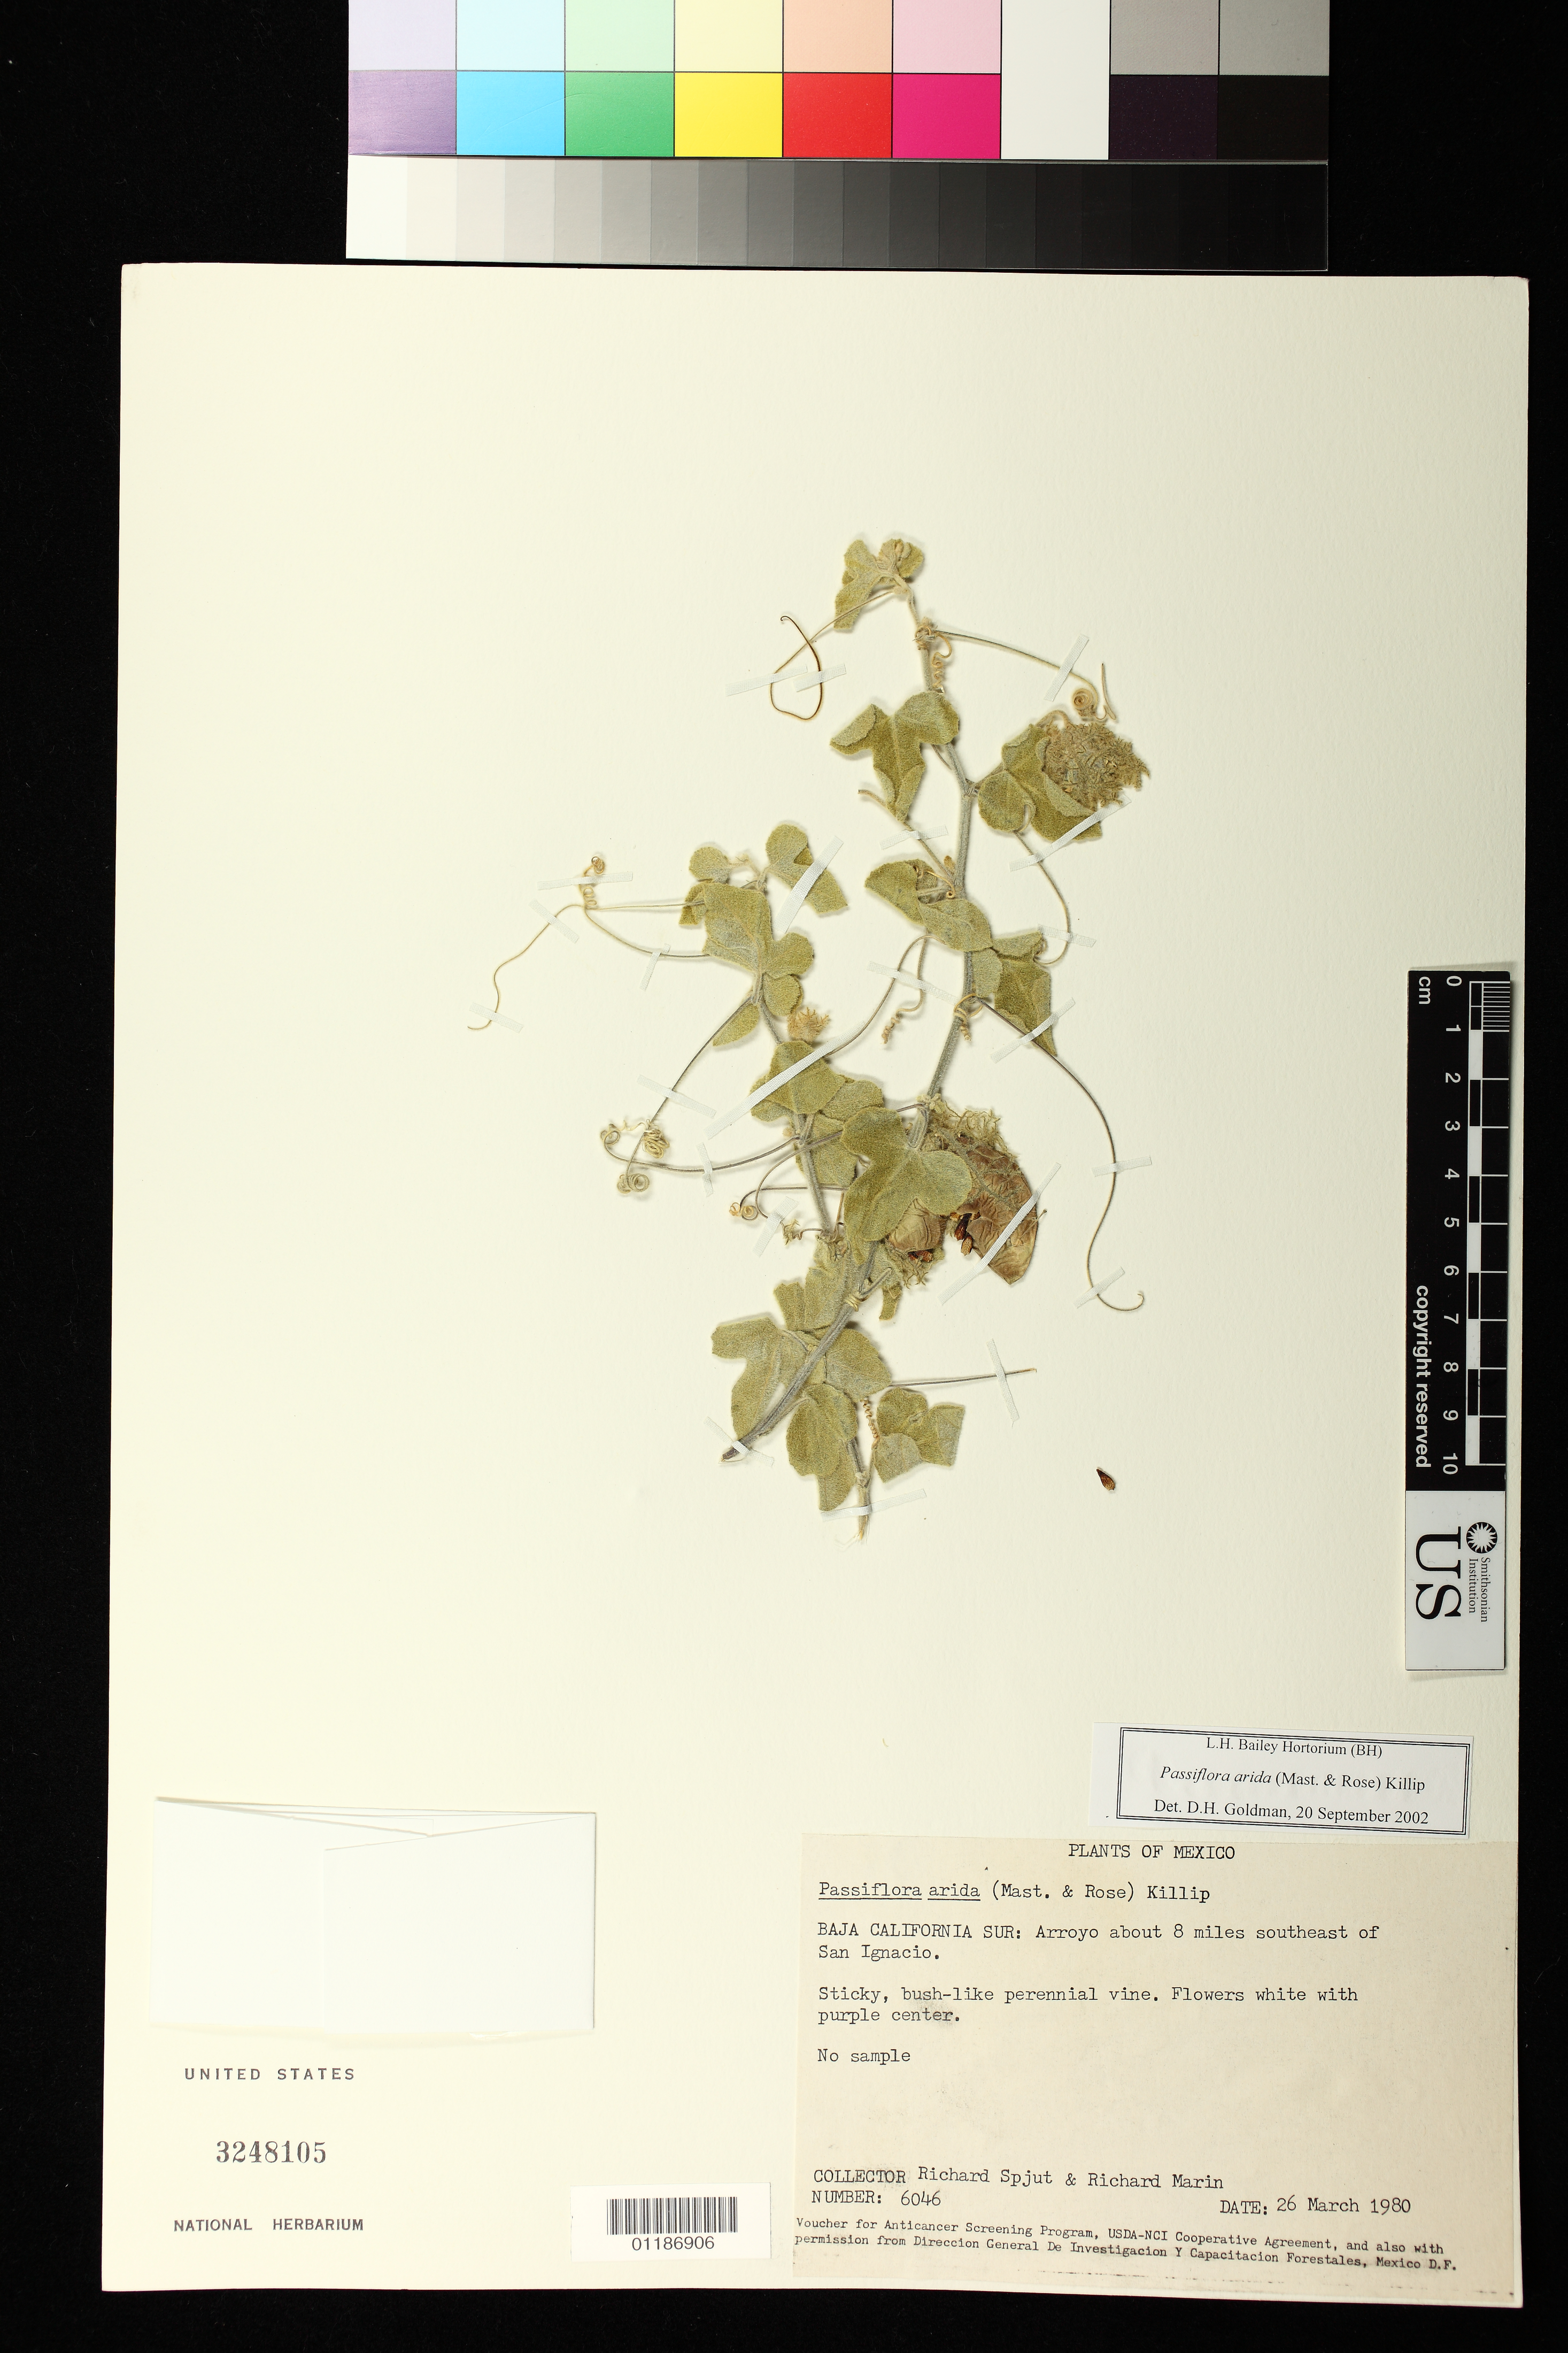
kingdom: Plantae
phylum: Tracheophyta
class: Magnoliopsida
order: Malpighiales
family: Passifloraceae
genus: Passiflora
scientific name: Passiflora pentaschista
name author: (Killip) Svoboda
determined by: Svoboda, Harlan T., (NA), US Department of Agriculture (UNITED STATES)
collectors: R. Spjut & R. Williams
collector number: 6046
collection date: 1980-03-26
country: Mexico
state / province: Baja California Sur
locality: Arroyo about 8 Mi. Southeast of San Ignacio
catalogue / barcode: US 3248105